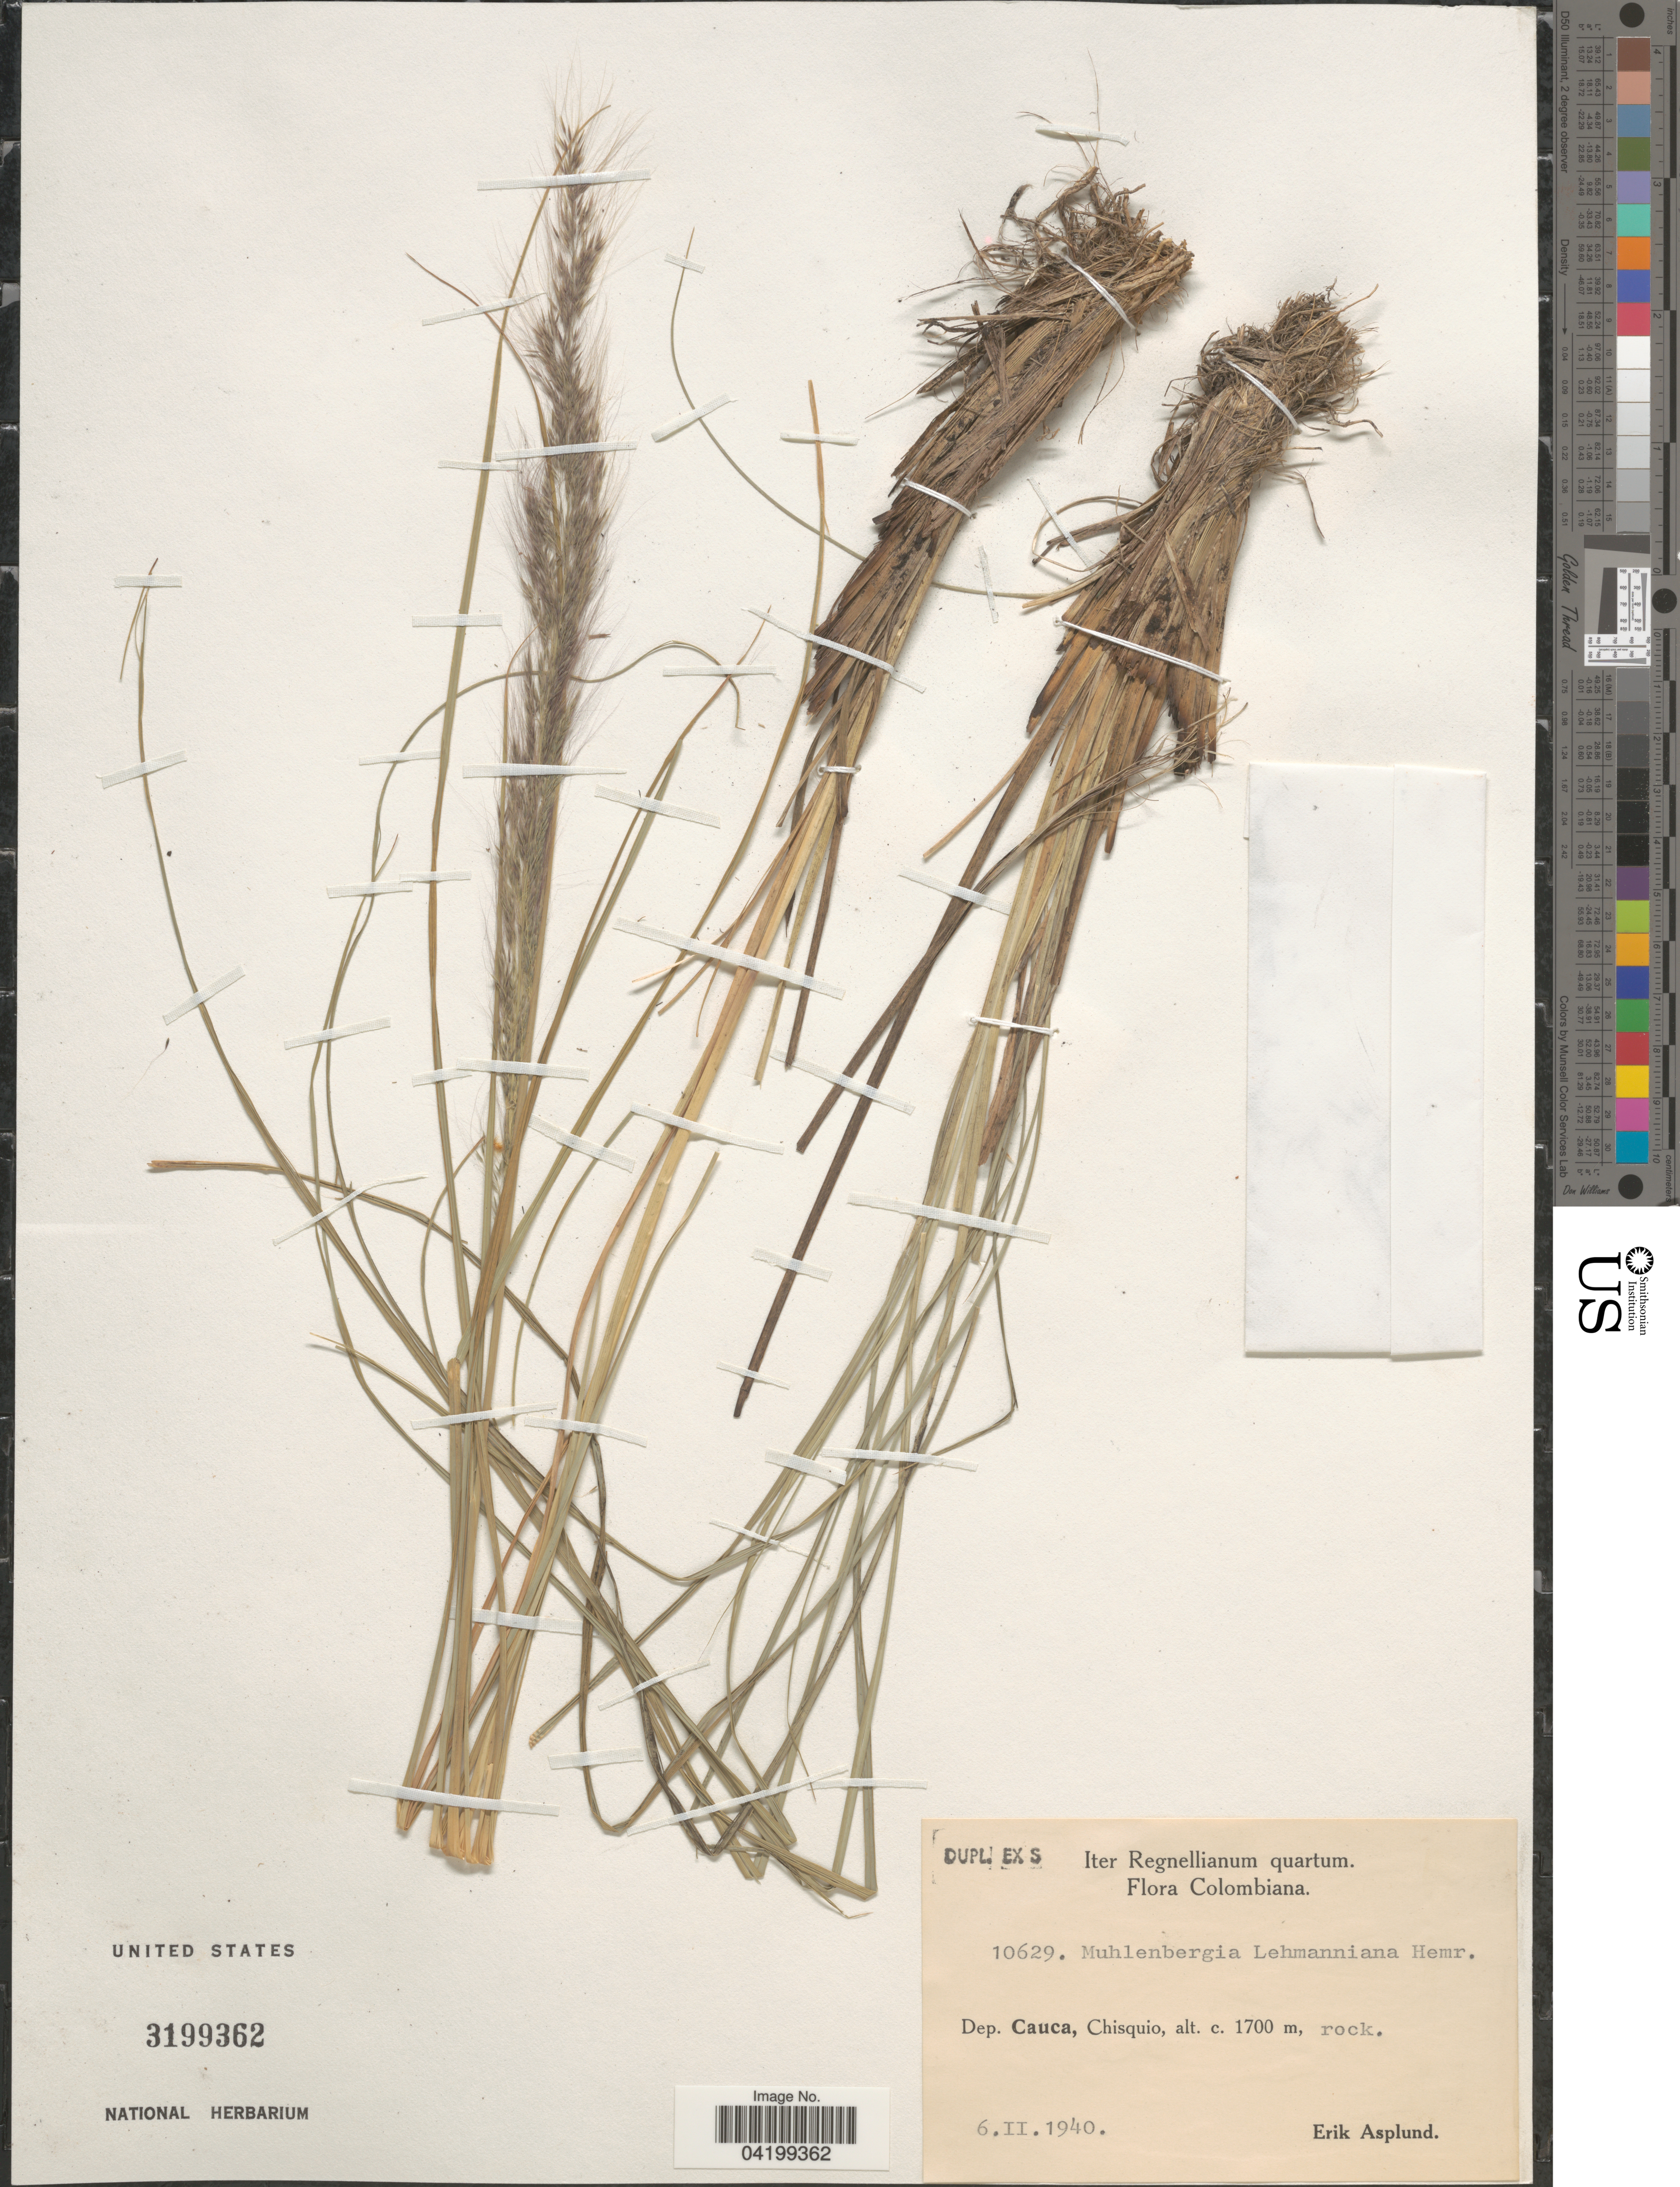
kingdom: Plantae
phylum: Tracheophyta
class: Liliopsida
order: Poales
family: Poaceae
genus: Muhlenbergia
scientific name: Muhlenbergia lehmanniana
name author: Henr.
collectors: E. Asplund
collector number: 10629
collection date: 1940-02-06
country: Colombia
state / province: Cauca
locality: Iter Regnellianum quartum. Dep. Cauca, Chisquio.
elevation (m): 1700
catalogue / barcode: US 3199362